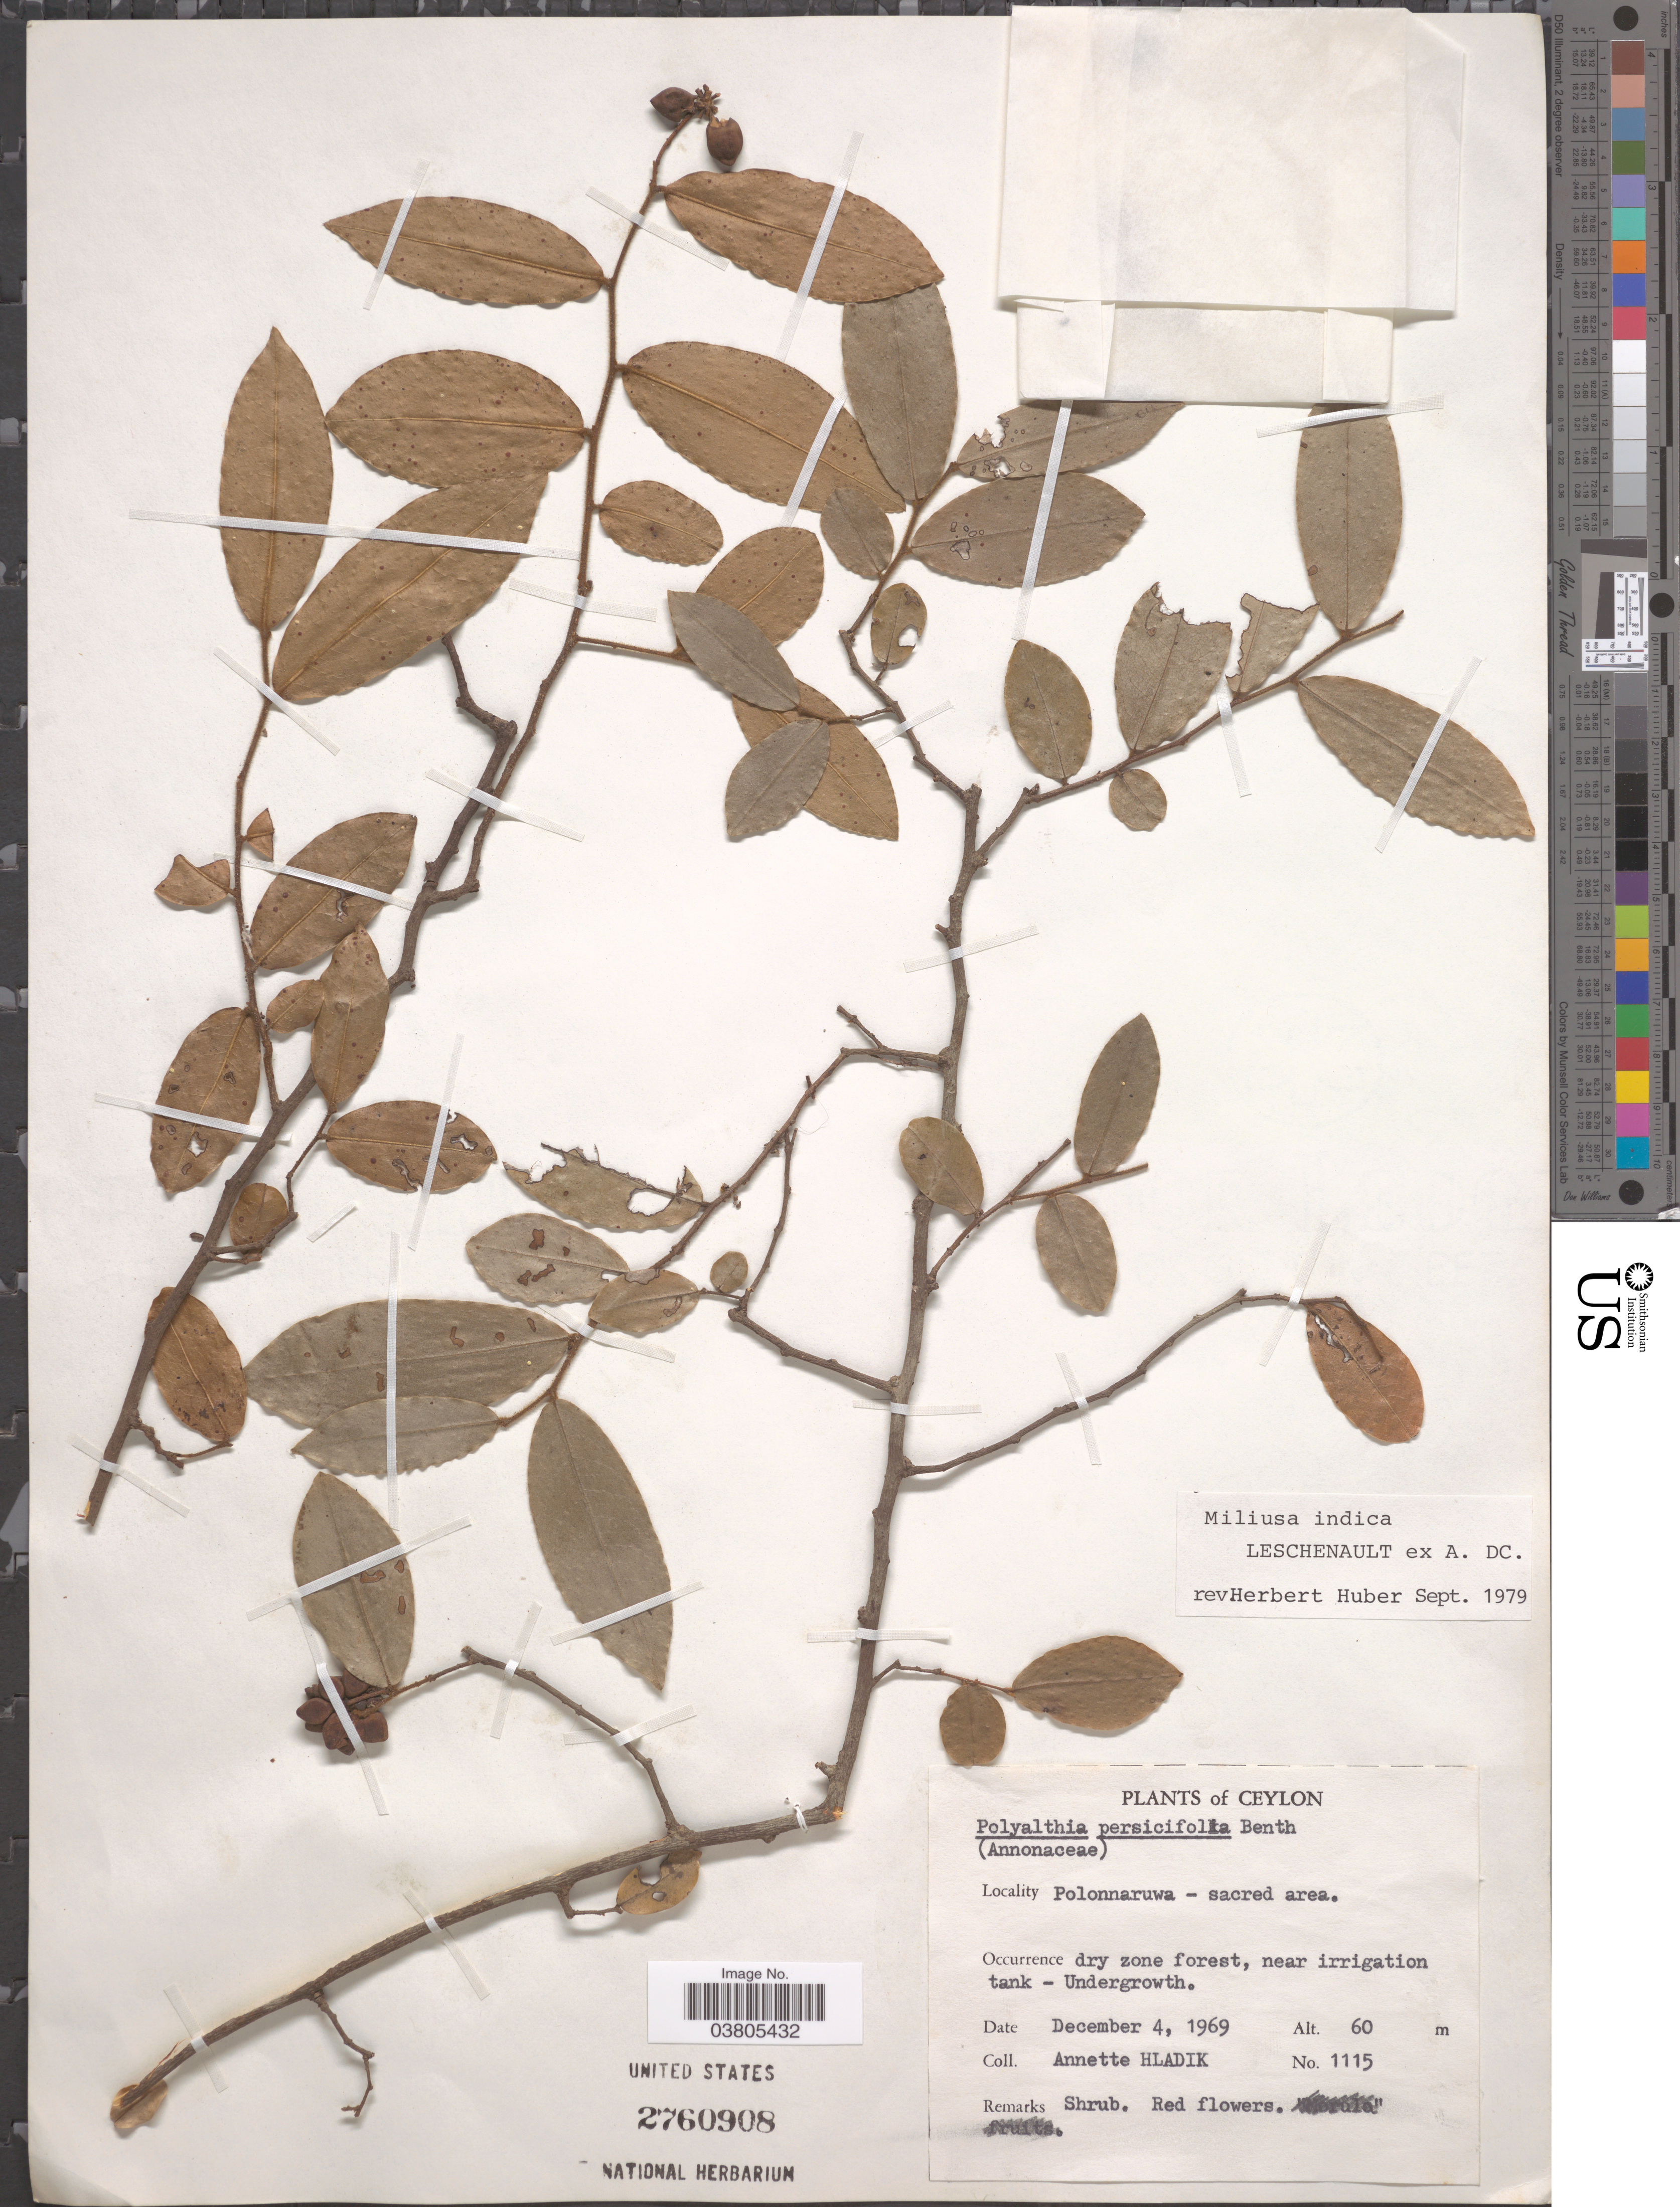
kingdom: Plantae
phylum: Tracheophyta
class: Magnoliopsida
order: Magnoliales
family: Annonaceae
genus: Miliusa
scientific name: Miliusa indica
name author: Lesch. & A. DC.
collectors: A. Hladik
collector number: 1115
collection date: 1969-12-04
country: Sri Lanka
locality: Ceylon. Polonnaruwa - sacred area. Dry zone forest, near irrigation tank.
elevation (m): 60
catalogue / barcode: US 2760908